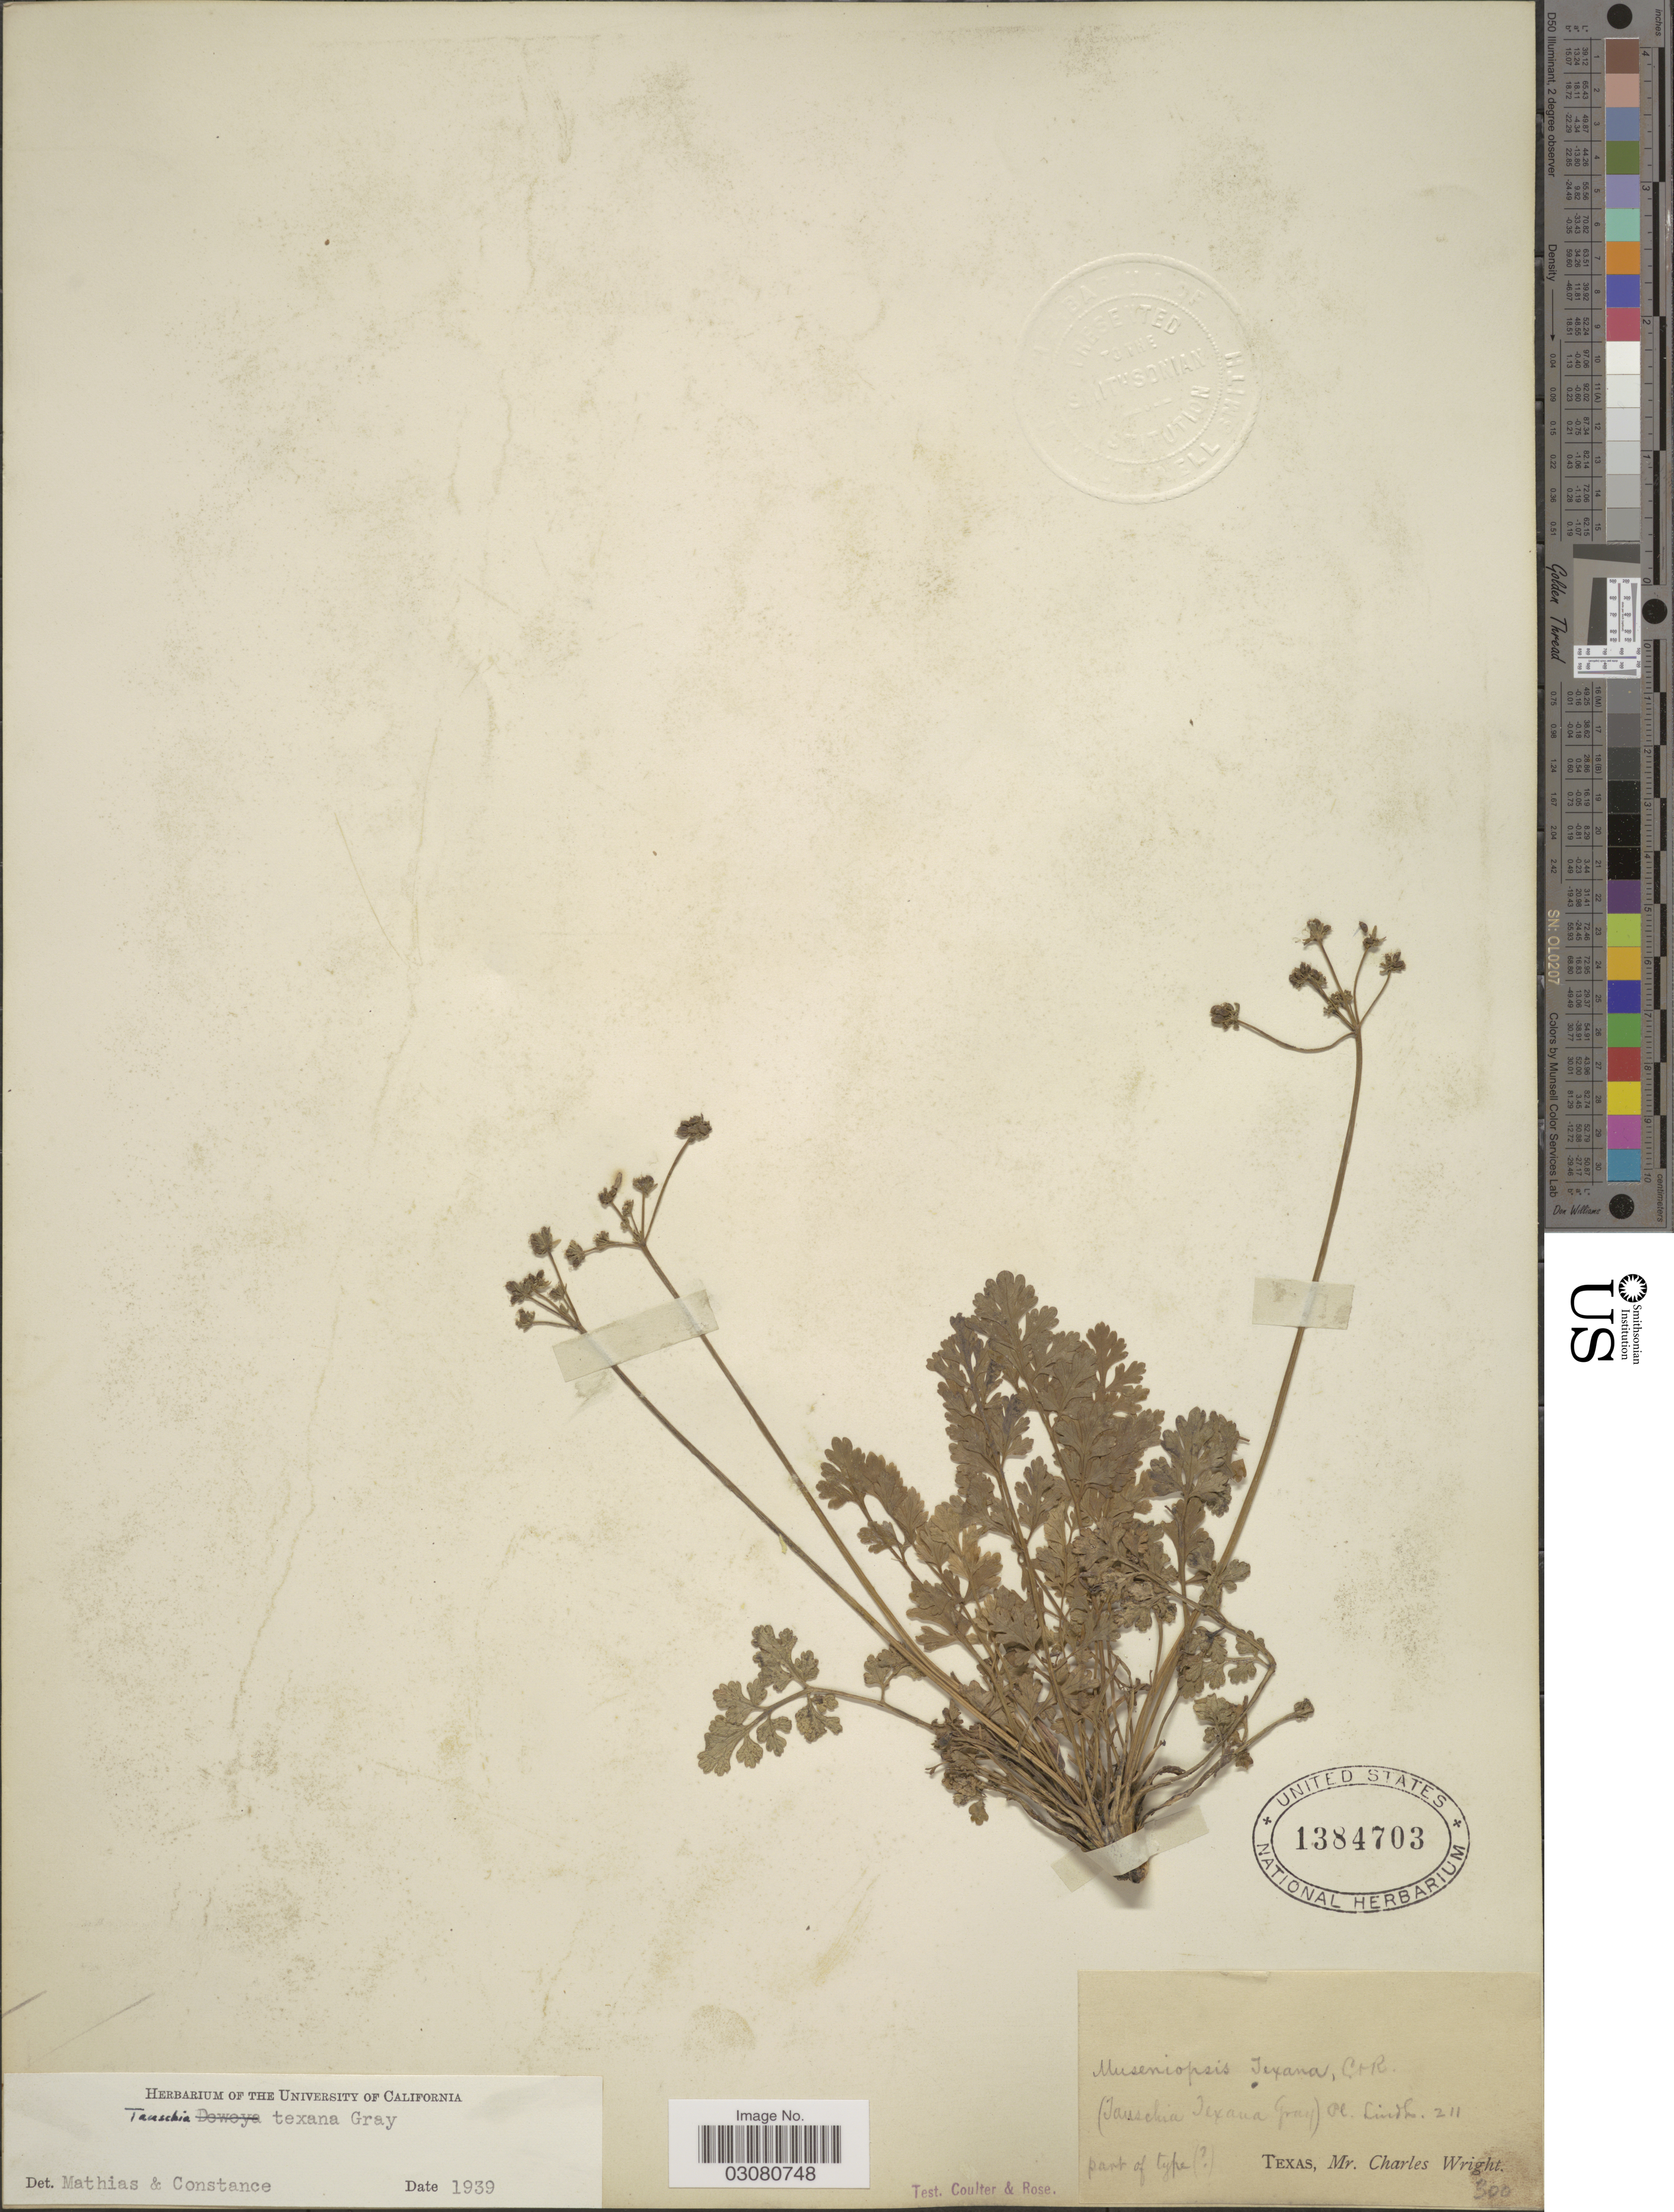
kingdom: Plantae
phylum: Tracheophyta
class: Magnoliopsida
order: Apiales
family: Apiaceae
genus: Tauschia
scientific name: Tauschia texana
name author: A. Gray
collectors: C. Wright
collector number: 500*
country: United States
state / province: Texas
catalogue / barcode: US 1384703